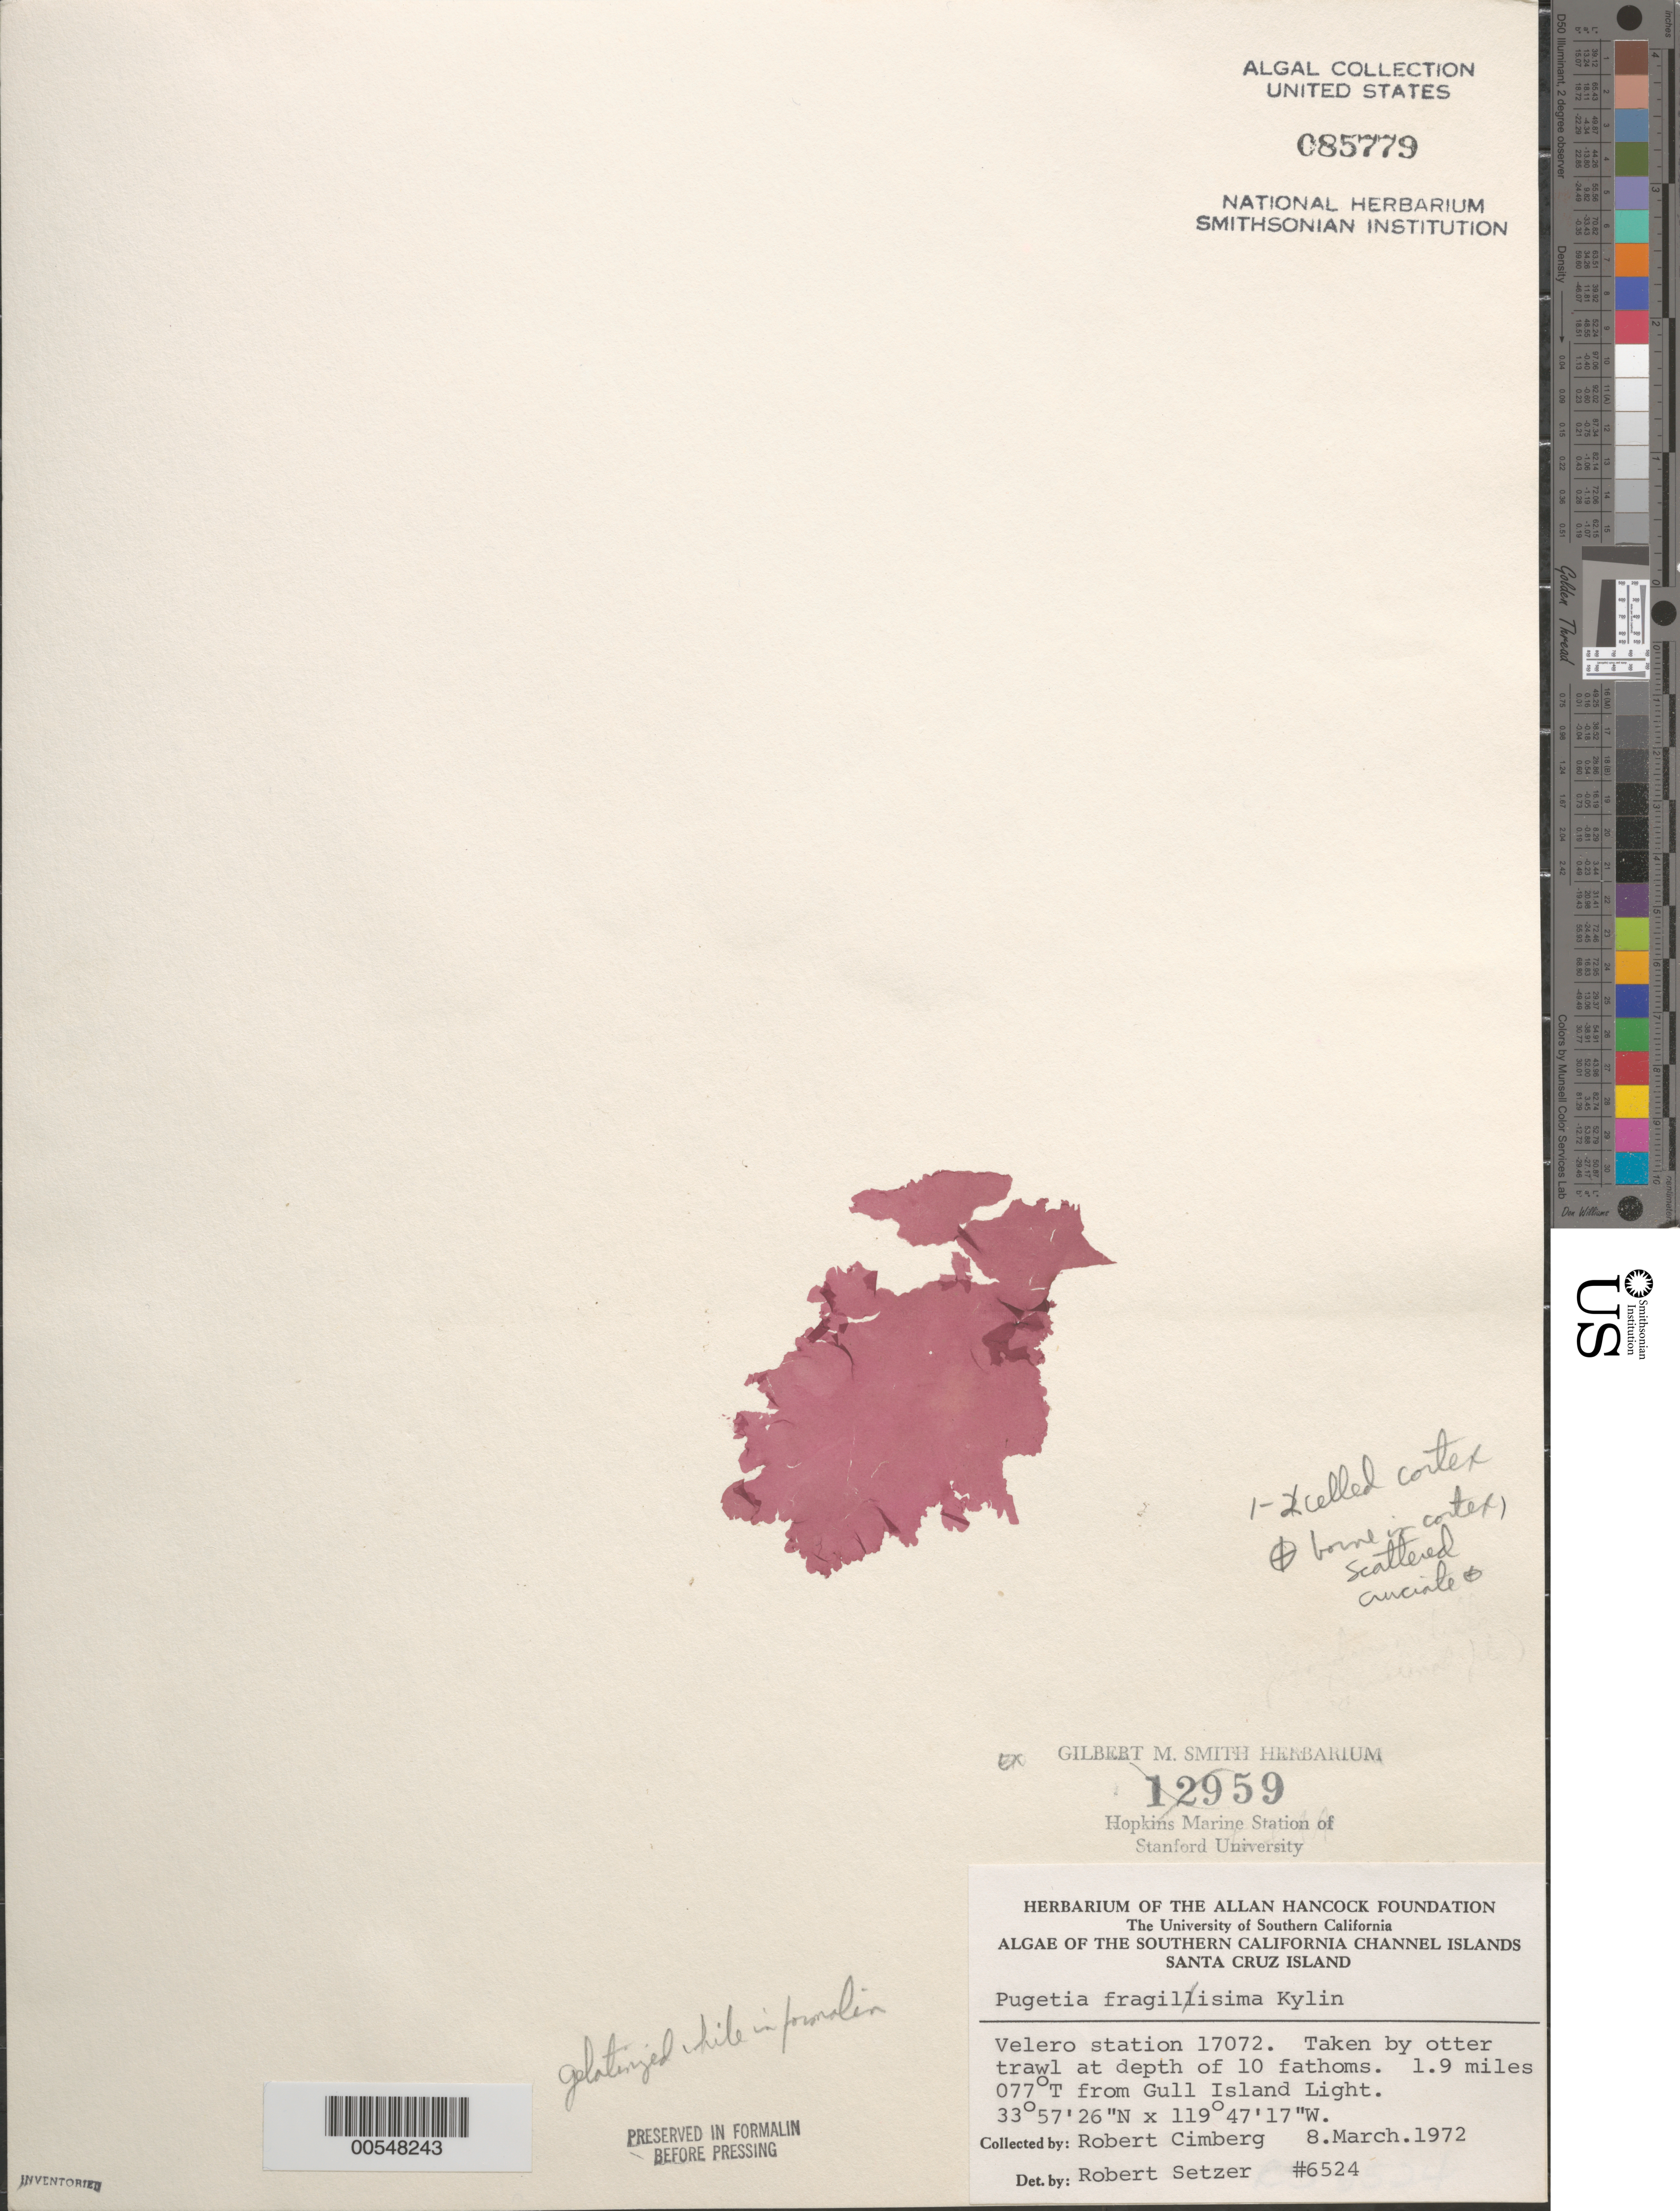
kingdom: Plantae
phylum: Rhodophyta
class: Florideophyceae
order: Gigartinales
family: Kallymeniaceae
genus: Pugetia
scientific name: Pugetia fragilissima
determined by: Setzer, R. B.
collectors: R. Cimberg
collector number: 6524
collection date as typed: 08 Mar 1972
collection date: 1972-03-08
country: United States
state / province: California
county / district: Santa Barbara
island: Santa Cruz Island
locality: Near Gull Island Light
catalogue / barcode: US 85779